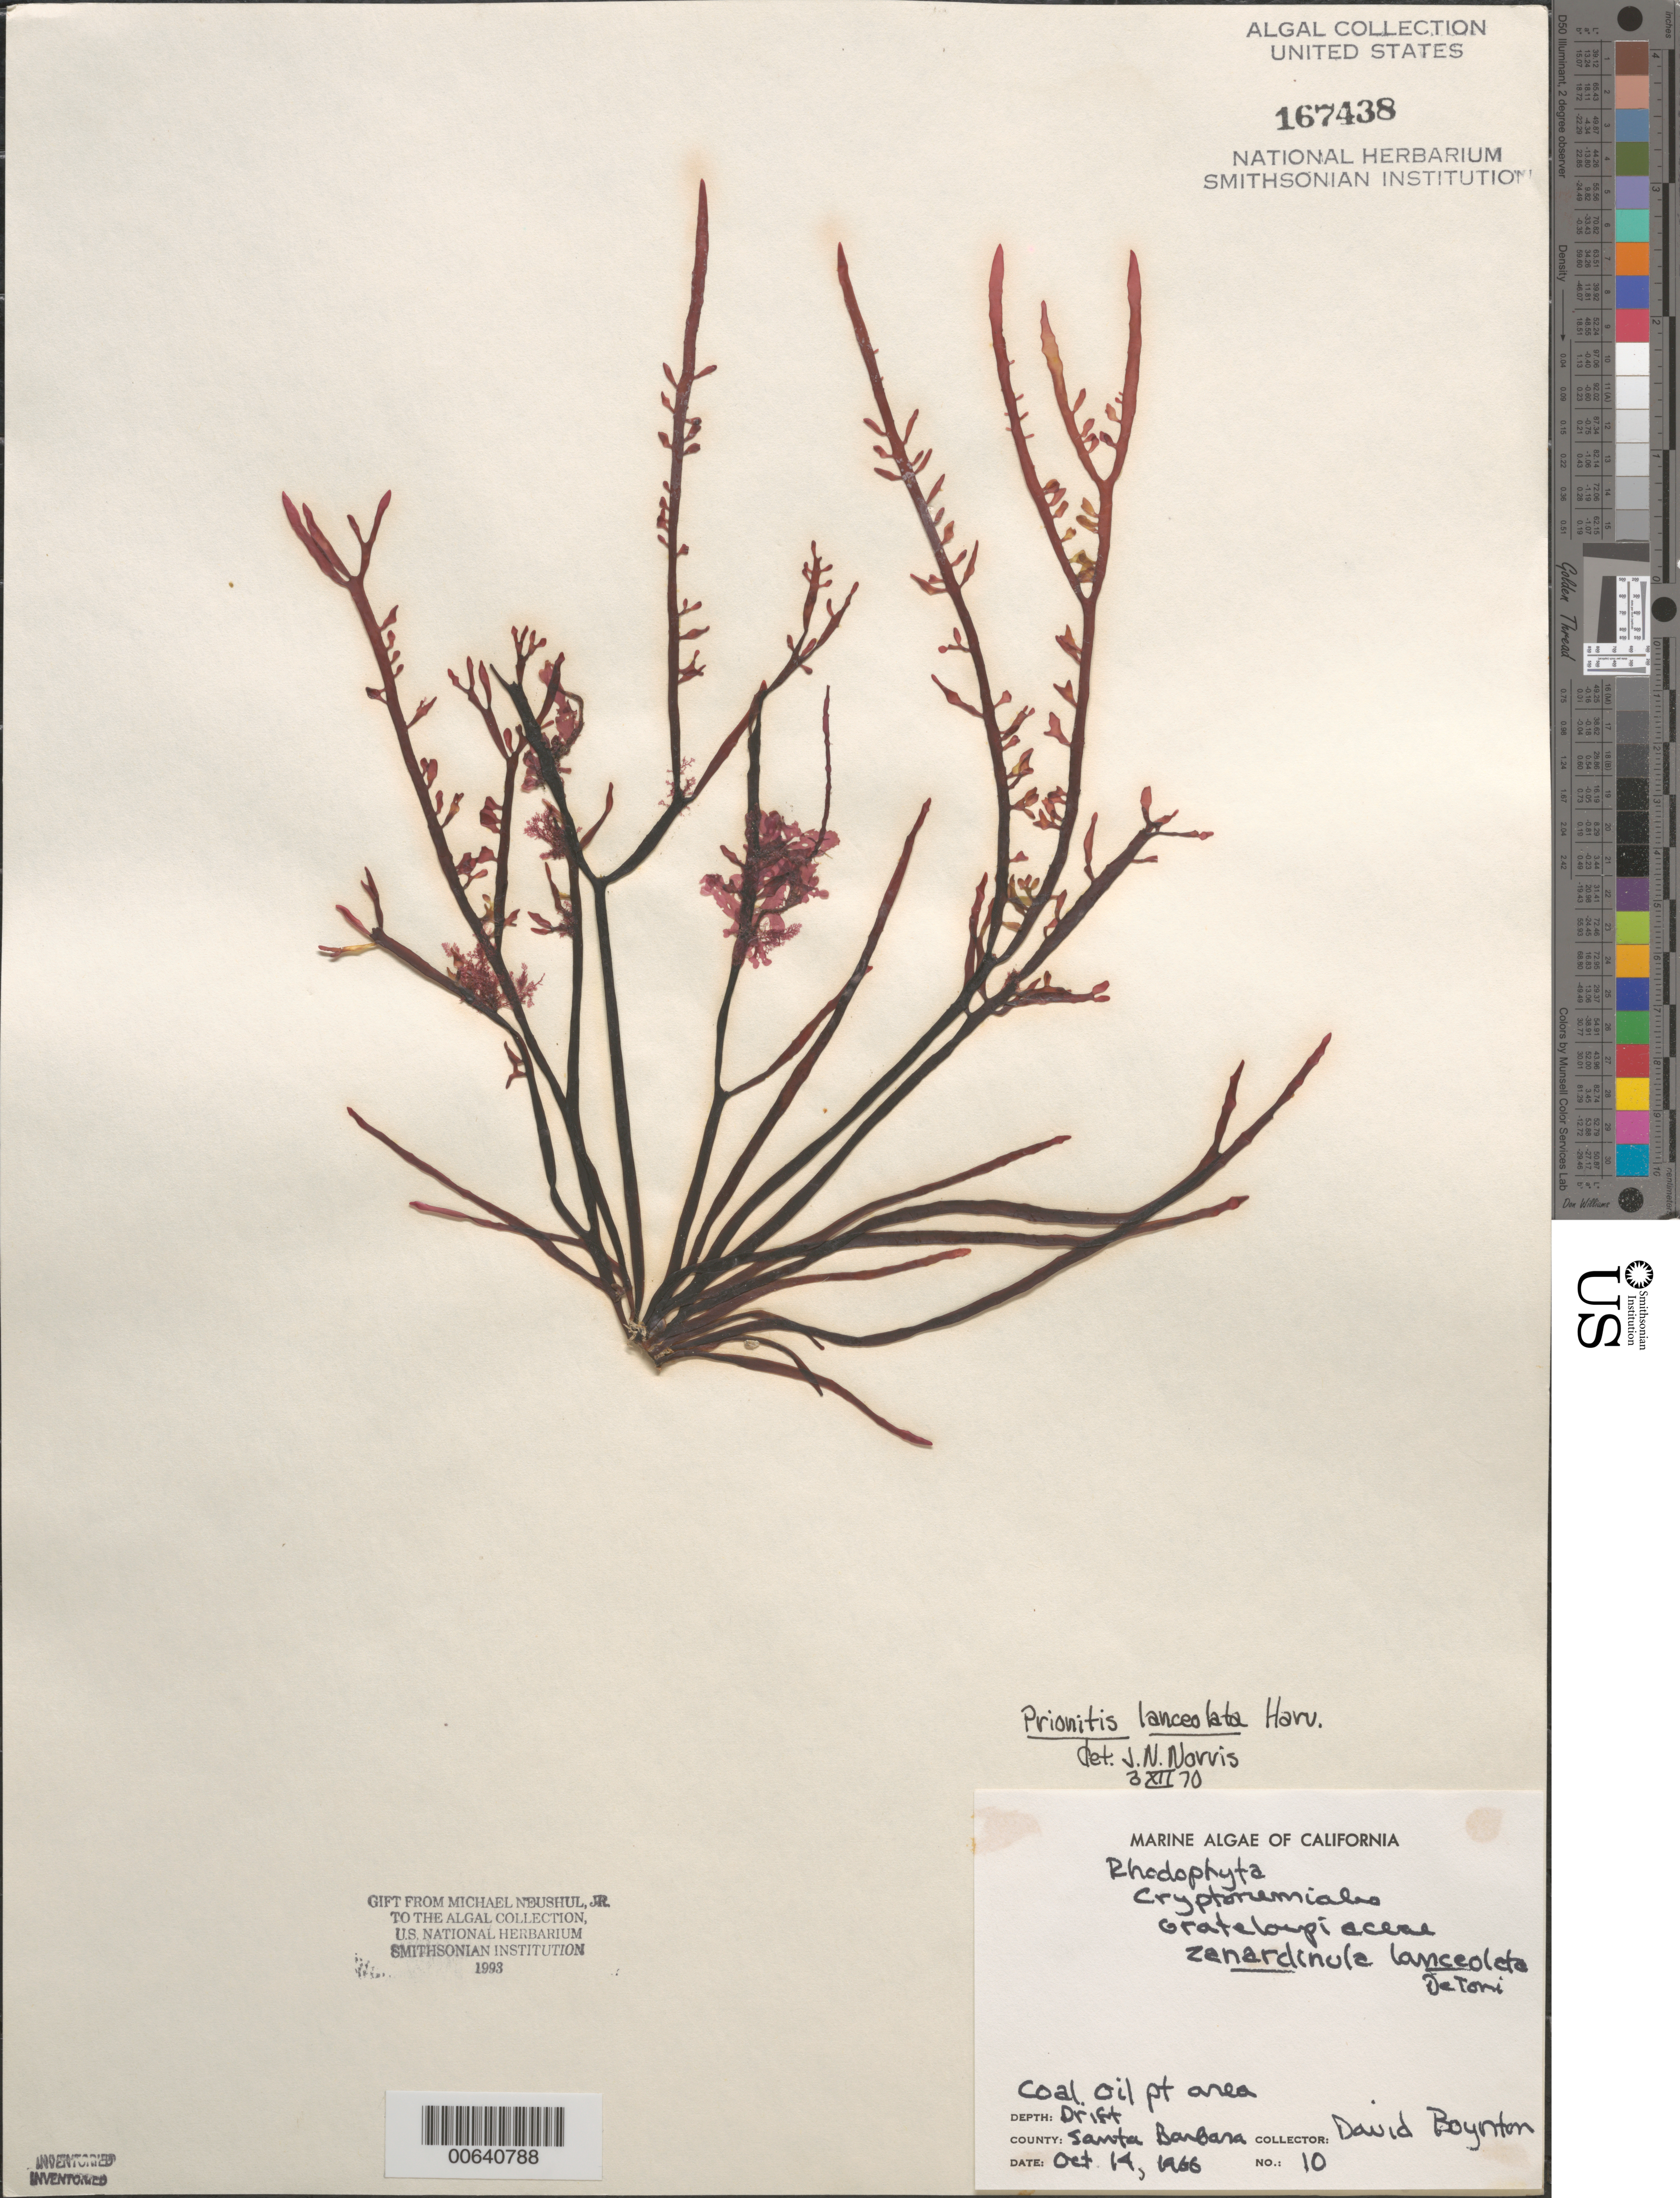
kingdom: Plantae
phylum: Rhodophyta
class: Florideophyceae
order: Cryptonemiales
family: Cryptonemiaceae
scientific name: Prionitis lanceolata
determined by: Norris, James N.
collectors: D. Boynton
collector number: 10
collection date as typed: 14 Oct 1966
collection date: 1966-10-14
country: United States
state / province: California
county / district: Santa Barbara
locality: Coal Oil Point area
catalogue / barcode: US 167438